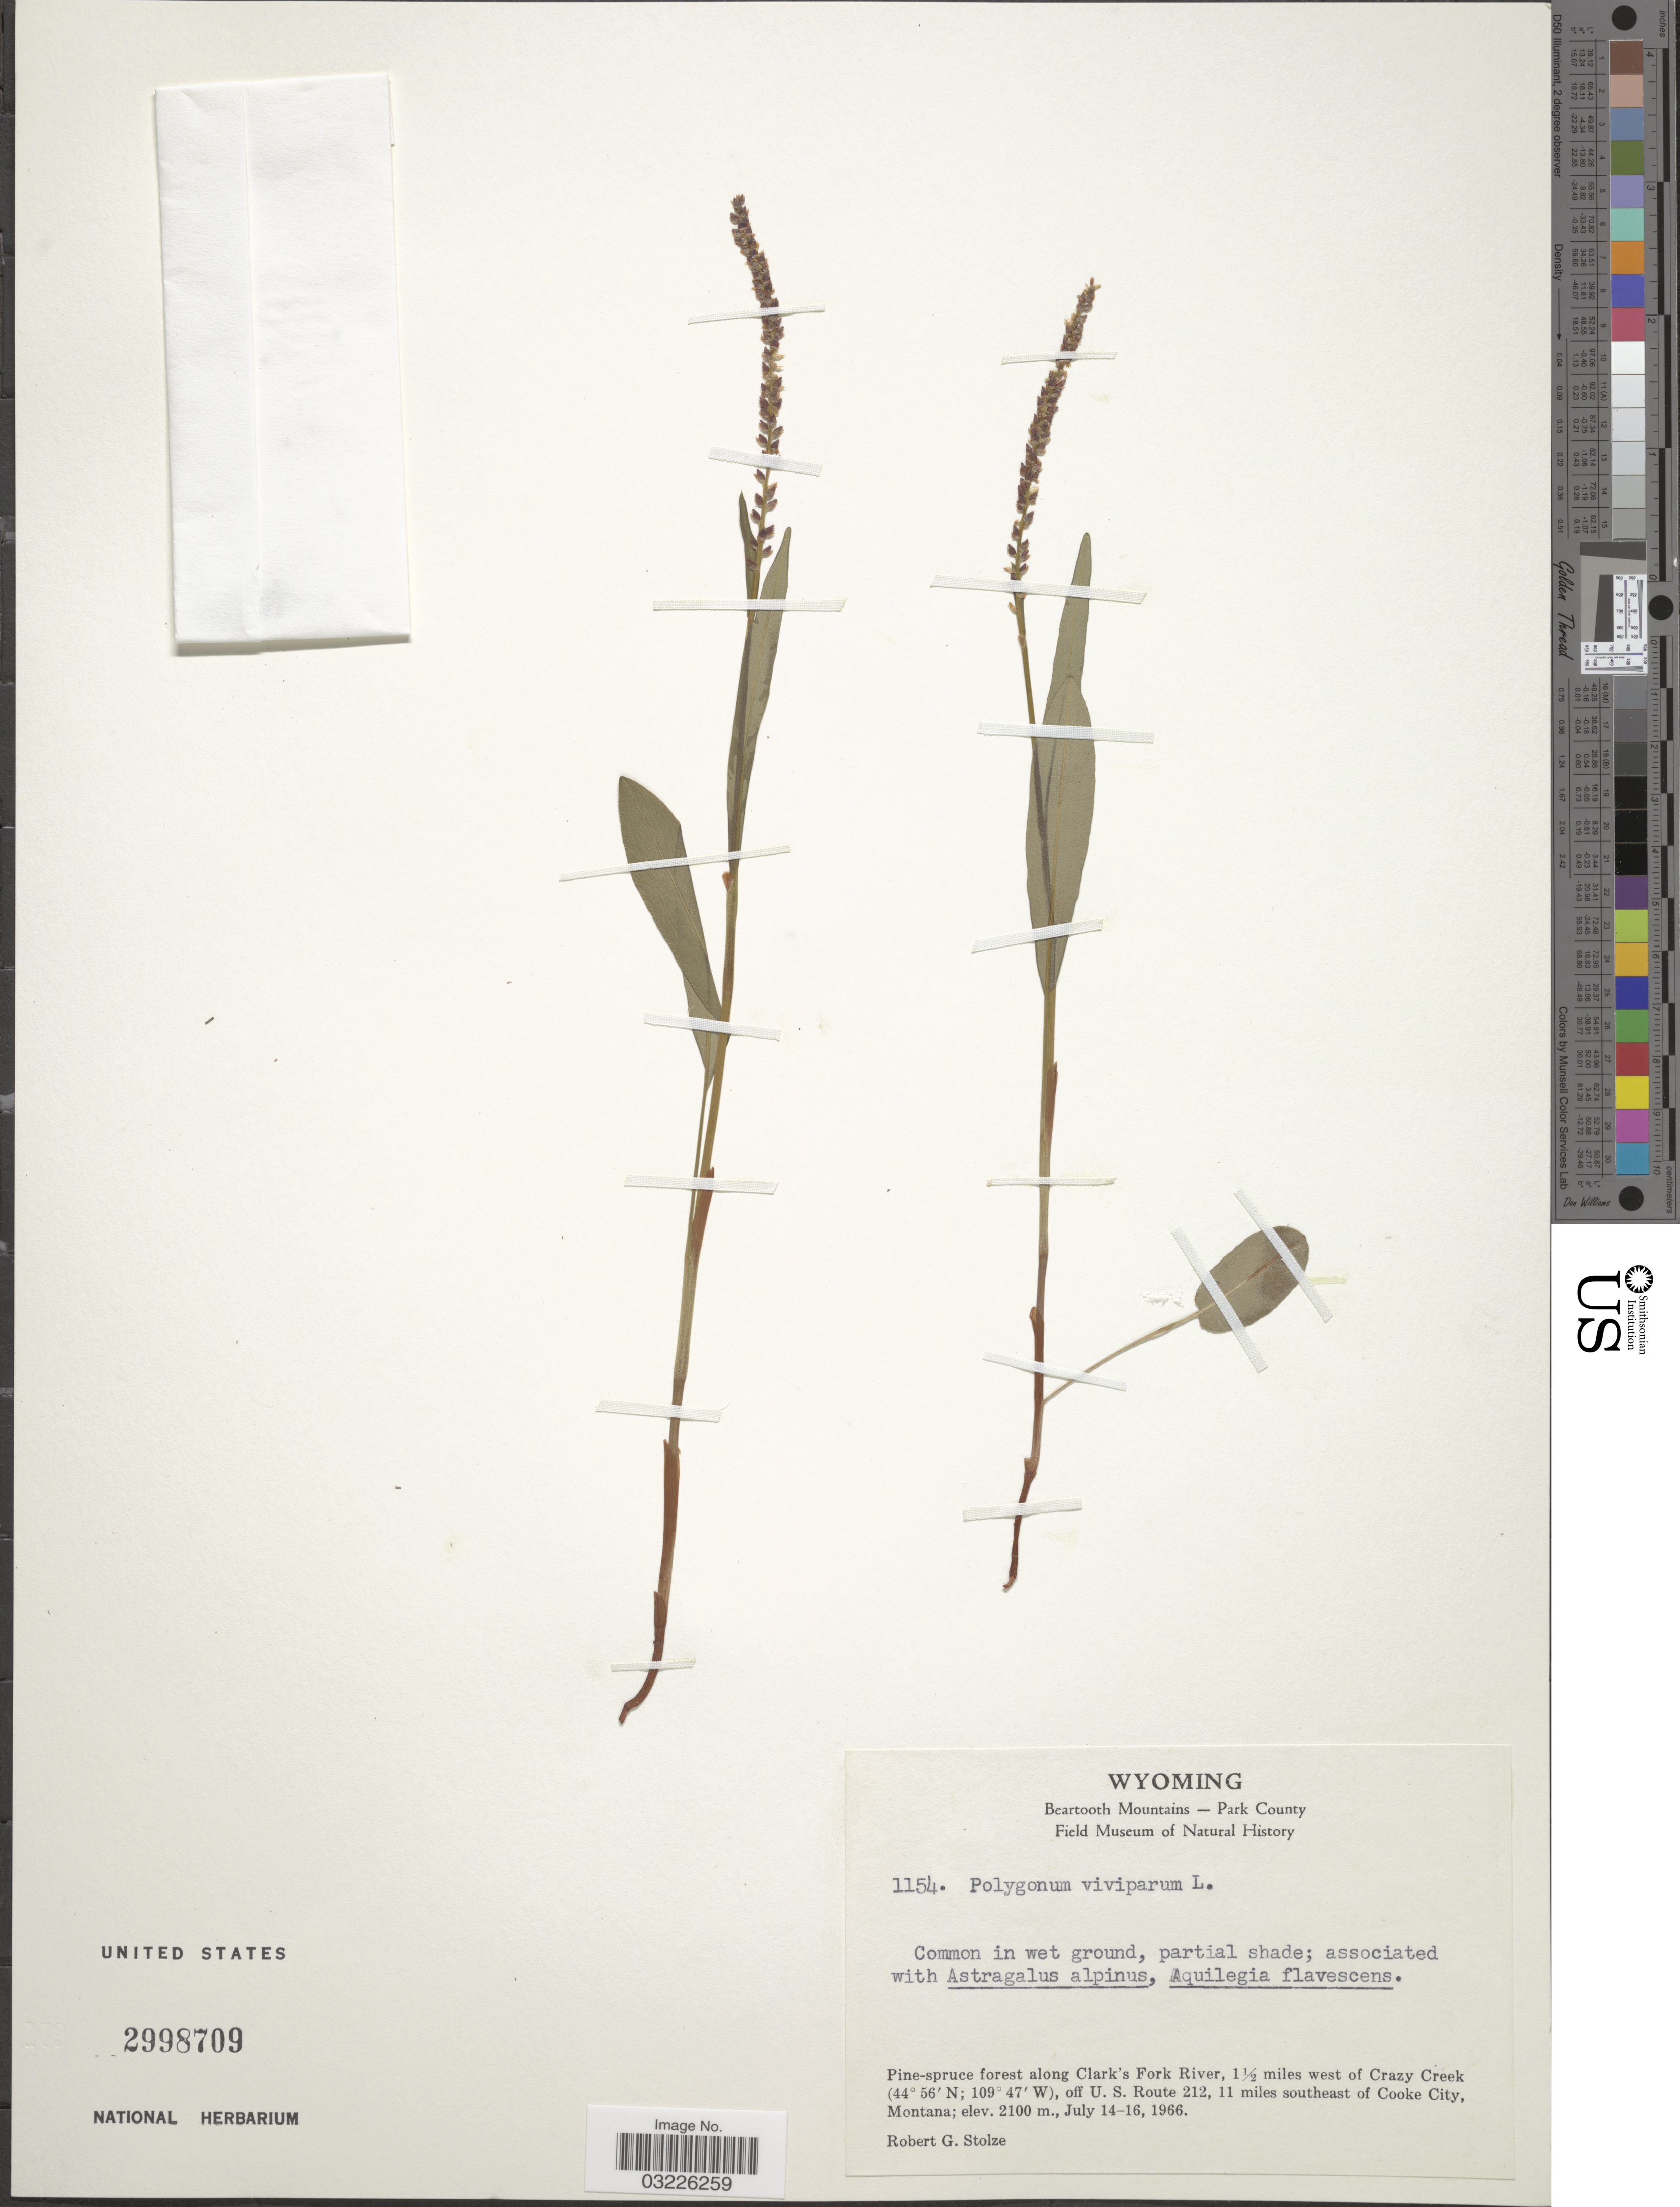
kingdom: Plantae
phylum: Tracheophyta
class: Magnoliopsida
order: Caryophyllales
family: Polygonaceae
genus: Bistorta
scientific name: Bistorta vivipara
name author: (L.) Delarbre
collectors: R. G. Stolze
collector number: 1154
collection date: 1966-07-14/1966-07-16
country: United States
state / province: Montana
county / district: Park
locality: Beartooth Mountains - Park County. Pine-spruce forest along Clark's Fork River, 1½ miles west of Crazy Creek, off U.S. Route 212, 11 miles southeast of Cooke City, Montana.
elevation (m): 2100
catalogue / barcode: US 2998709